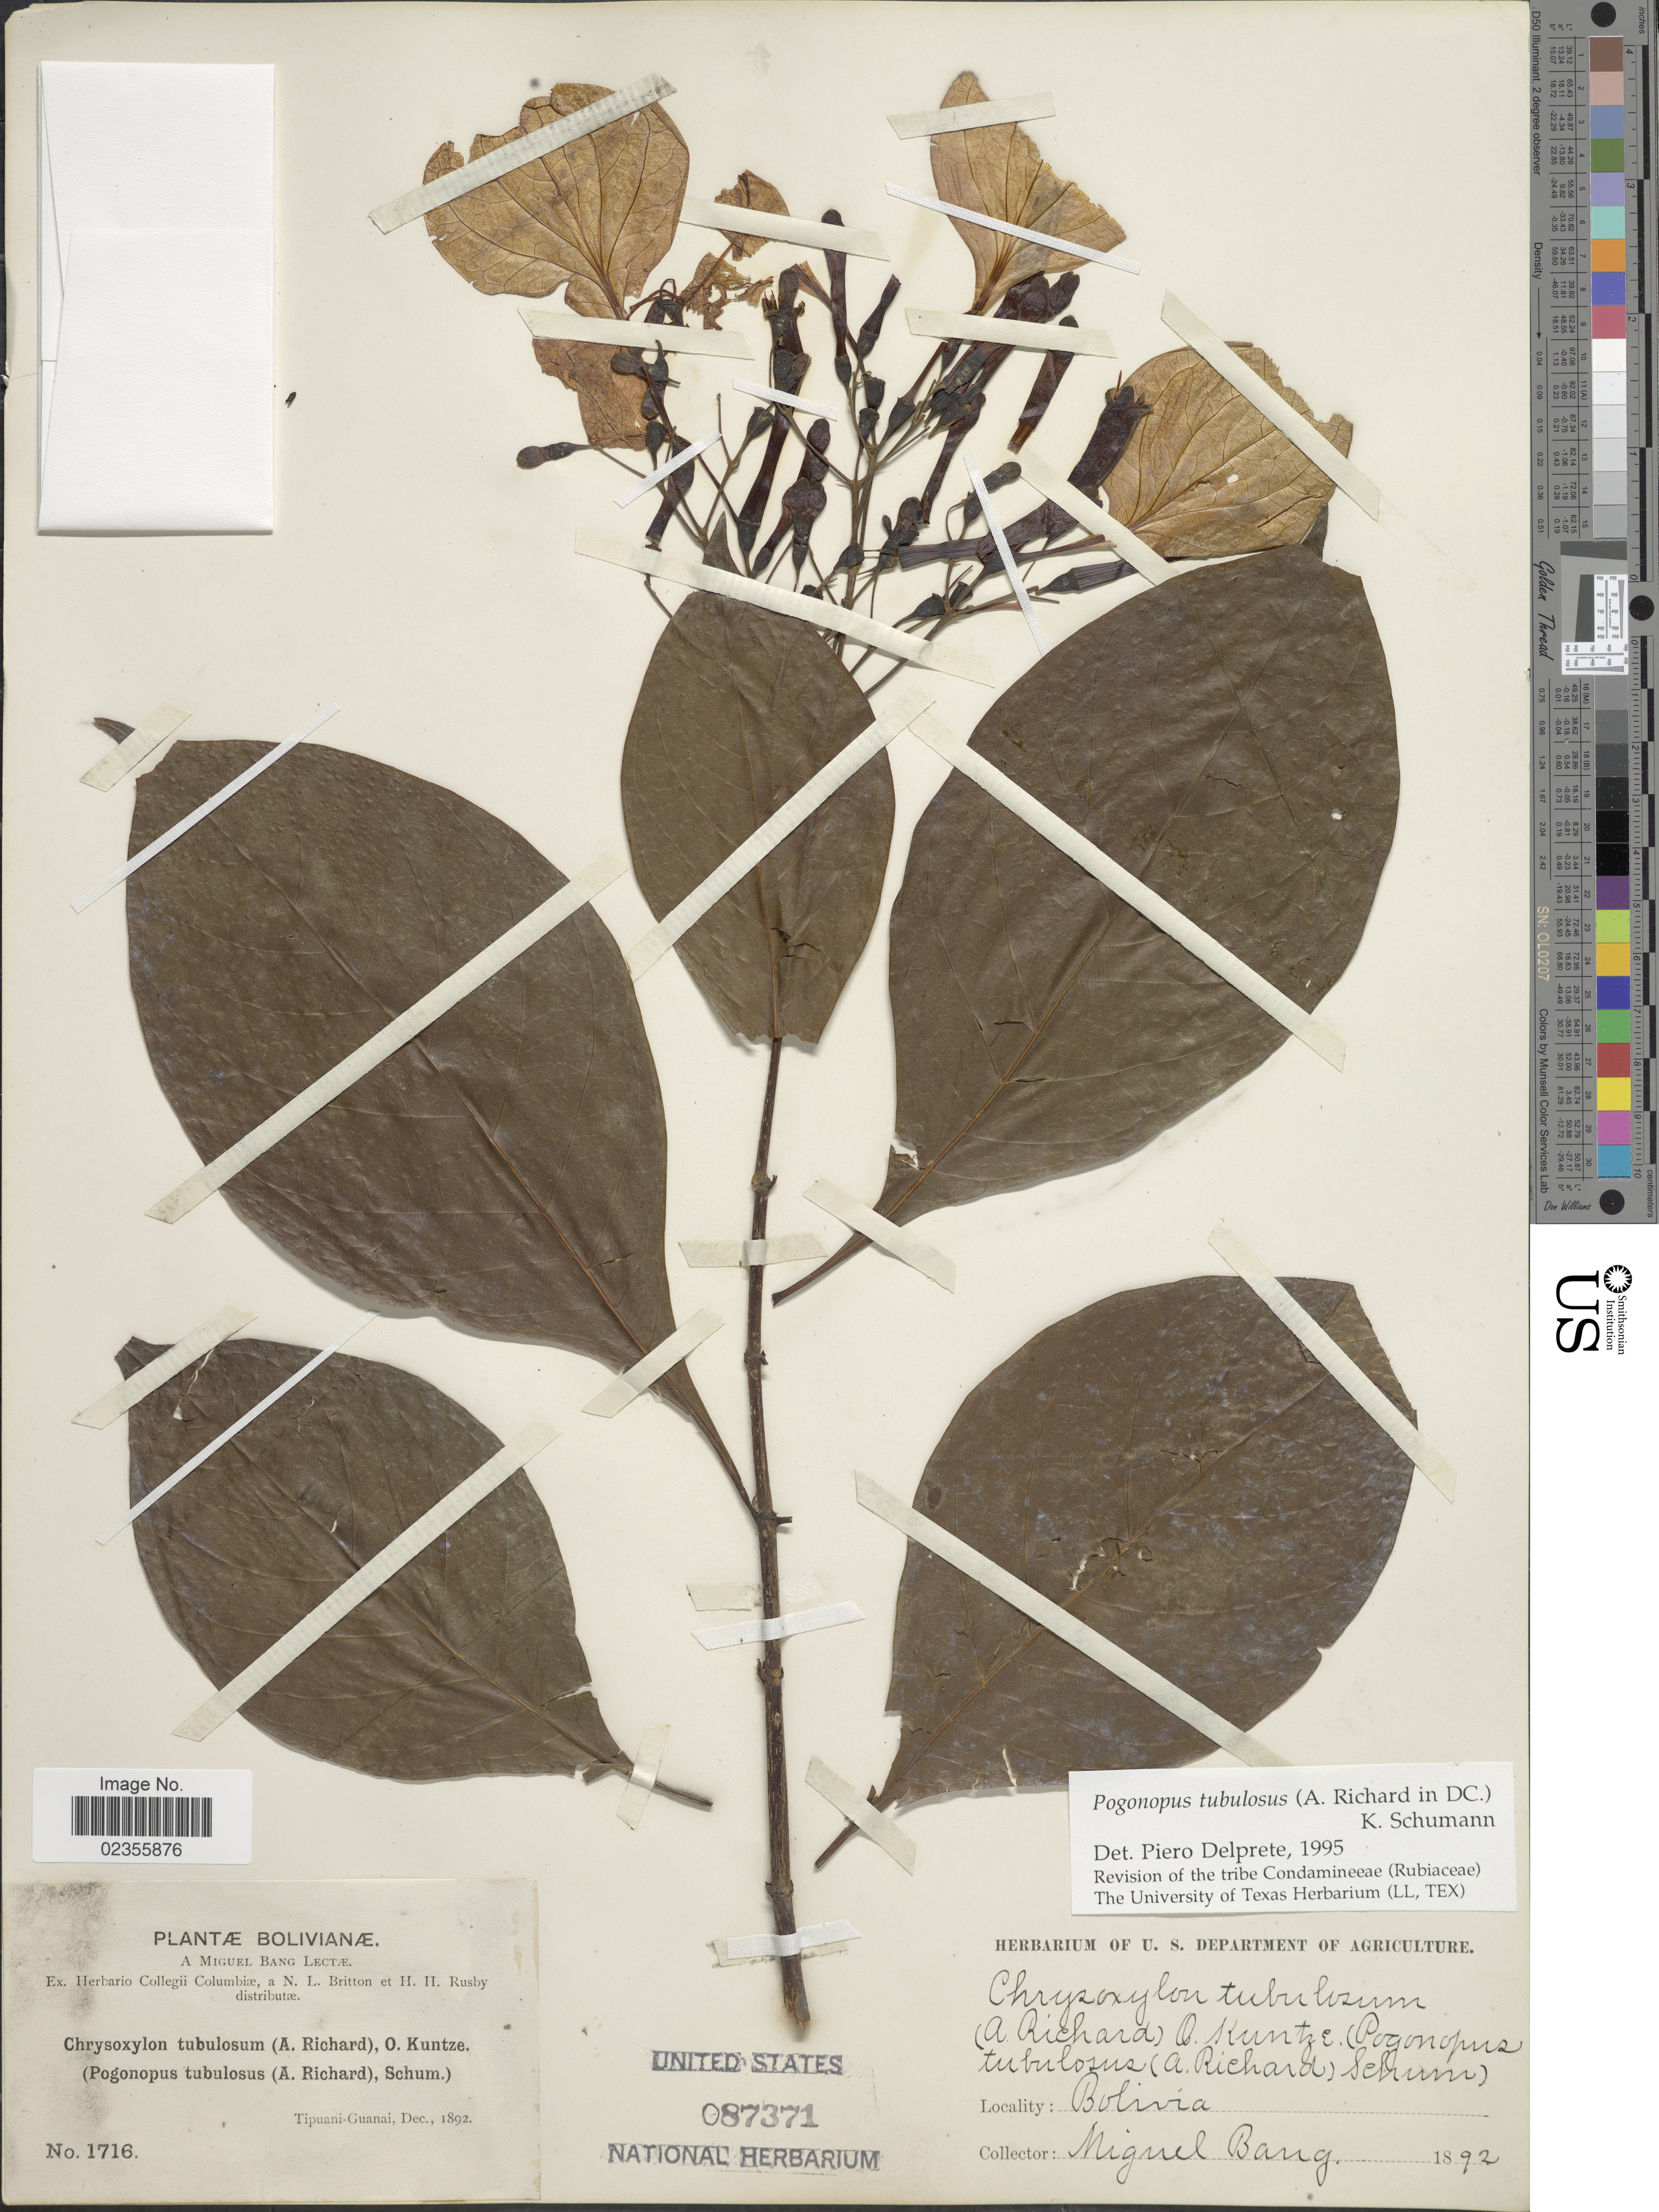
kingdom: Plantae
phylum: Tracheophyta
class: Magnoliopsida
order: Gentianales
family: Rubiaceae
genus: Pogonopus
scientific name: Pogonopus tubulosus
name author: (A. Rich. in DC.) K. Schum.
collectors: M. Bang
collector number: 1716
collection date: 1892-12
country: Bolivia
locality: Bolivianæ. Tipuani-Guanai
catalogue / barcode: US 87371